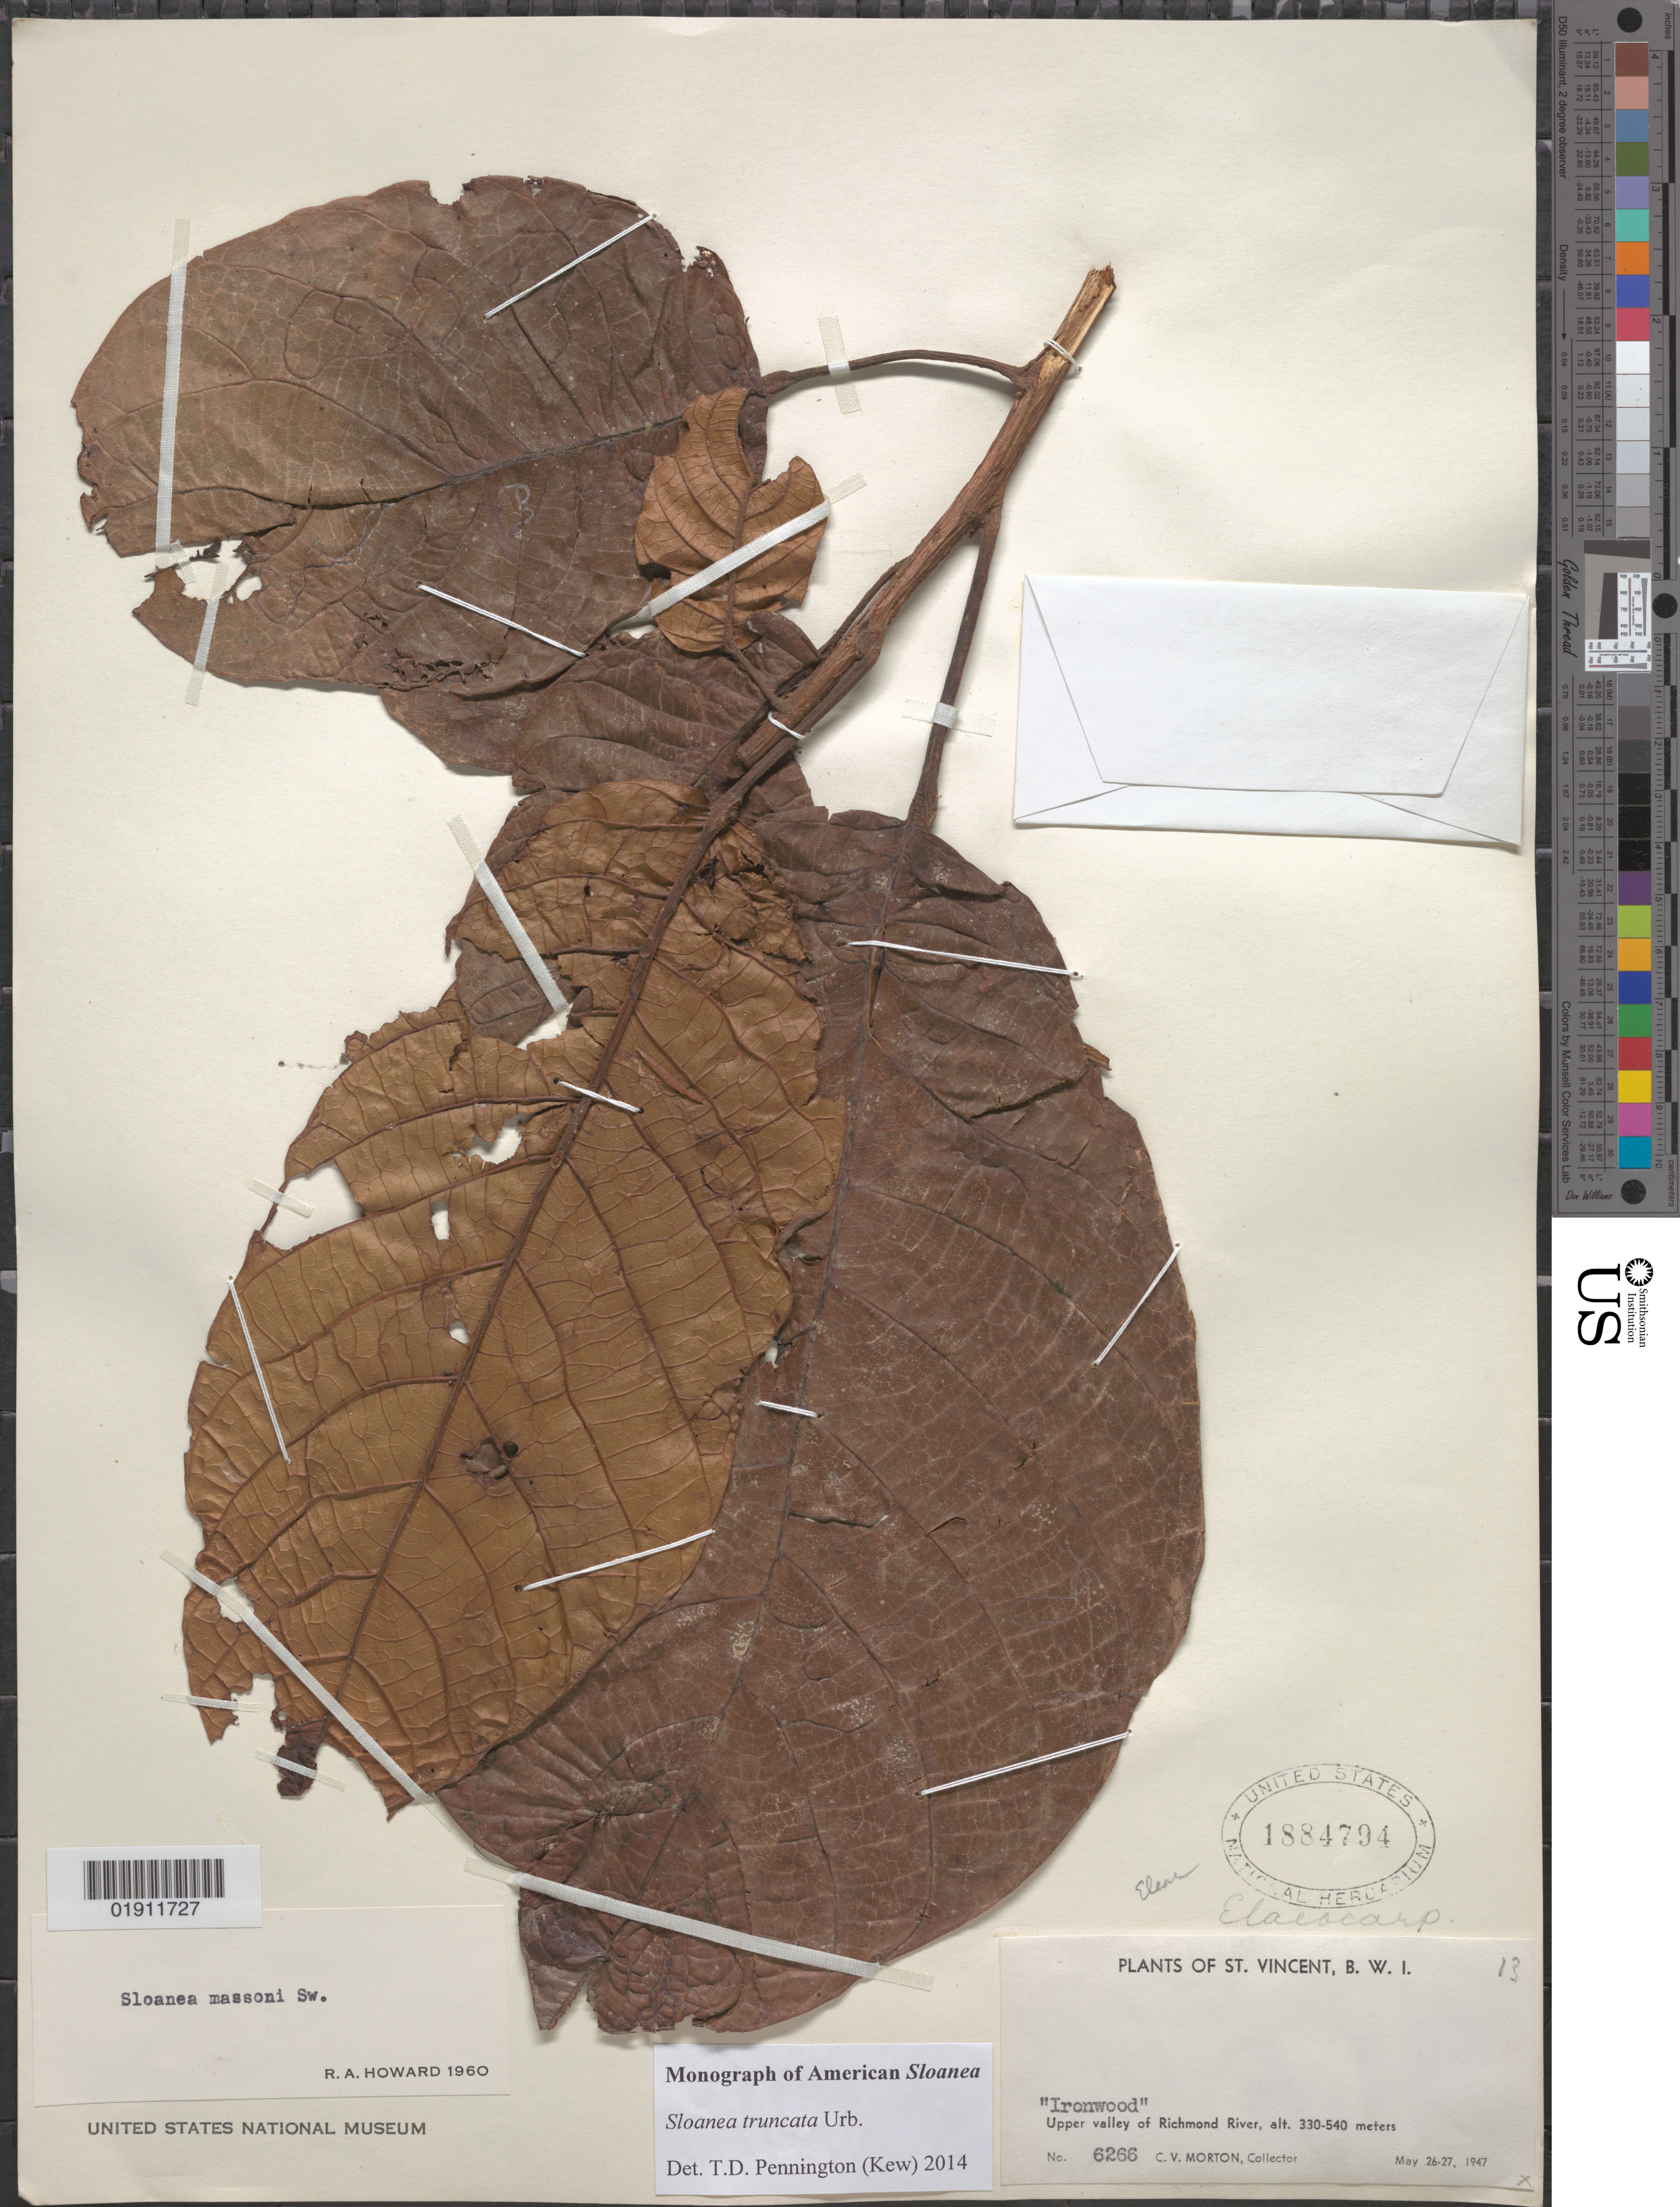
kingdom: Plantae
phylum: Tracheophyta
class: Magnoliopsida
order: Oxalidales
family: Elaeocarpaceae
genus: Sloanea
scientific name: Sloanea truncata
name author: Urb.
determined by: Pennington, T. D., (K)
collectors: C. V. Morton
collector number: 6266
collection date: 1947-05-26/1947-05-27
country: St. Vincent - Grenadines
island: St. Vincent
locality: Richmond River, upper valley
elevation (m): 330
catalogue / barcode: US 1884794